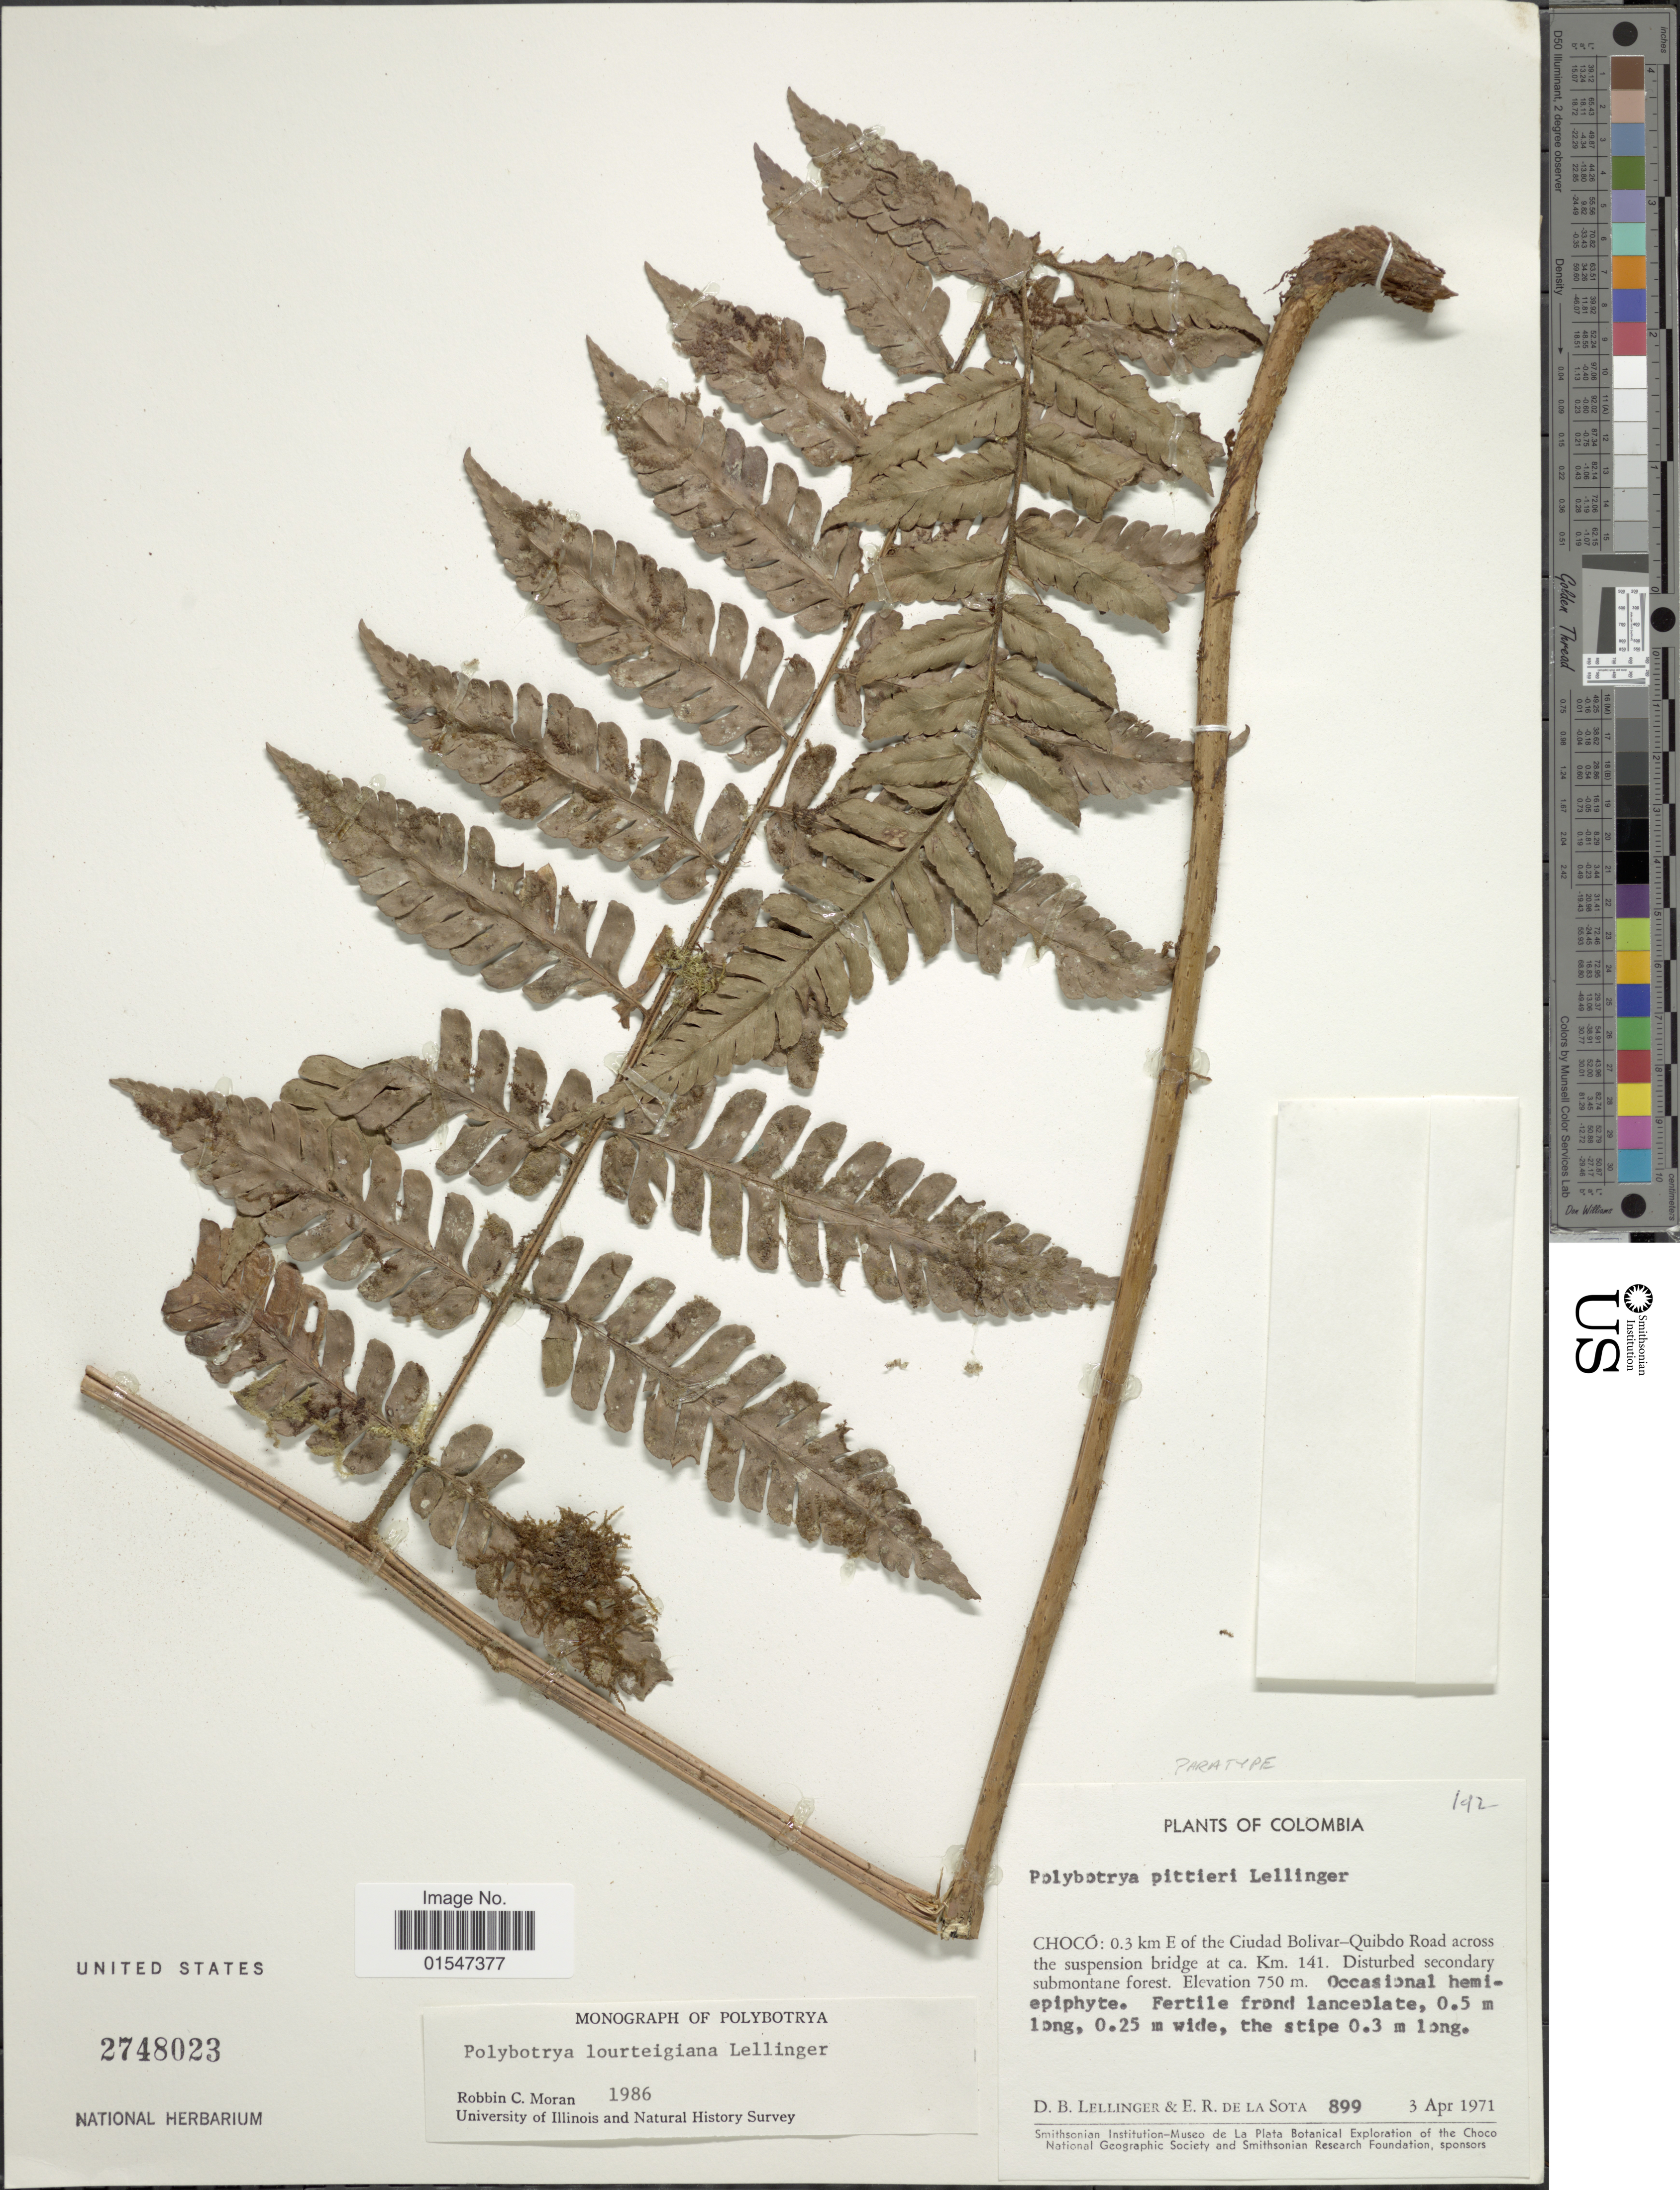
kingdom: Plantae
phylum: Tracheophyta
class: Polypodiopsida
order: Polypodiales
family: Dryopteridaceae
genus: Polybotrya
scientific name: Polybotrya lourteigiana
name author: Lellinger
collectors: D. B. Lellinger & E. R. de la Sota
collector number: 899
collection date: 1971-04-03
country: Colombia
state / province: Chocó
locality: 0.3 km E. of the Ciudad Bolivar- Quibdo Road across the suspension bridge at ca. km. 141.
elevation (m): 750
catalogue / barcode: US 2748023